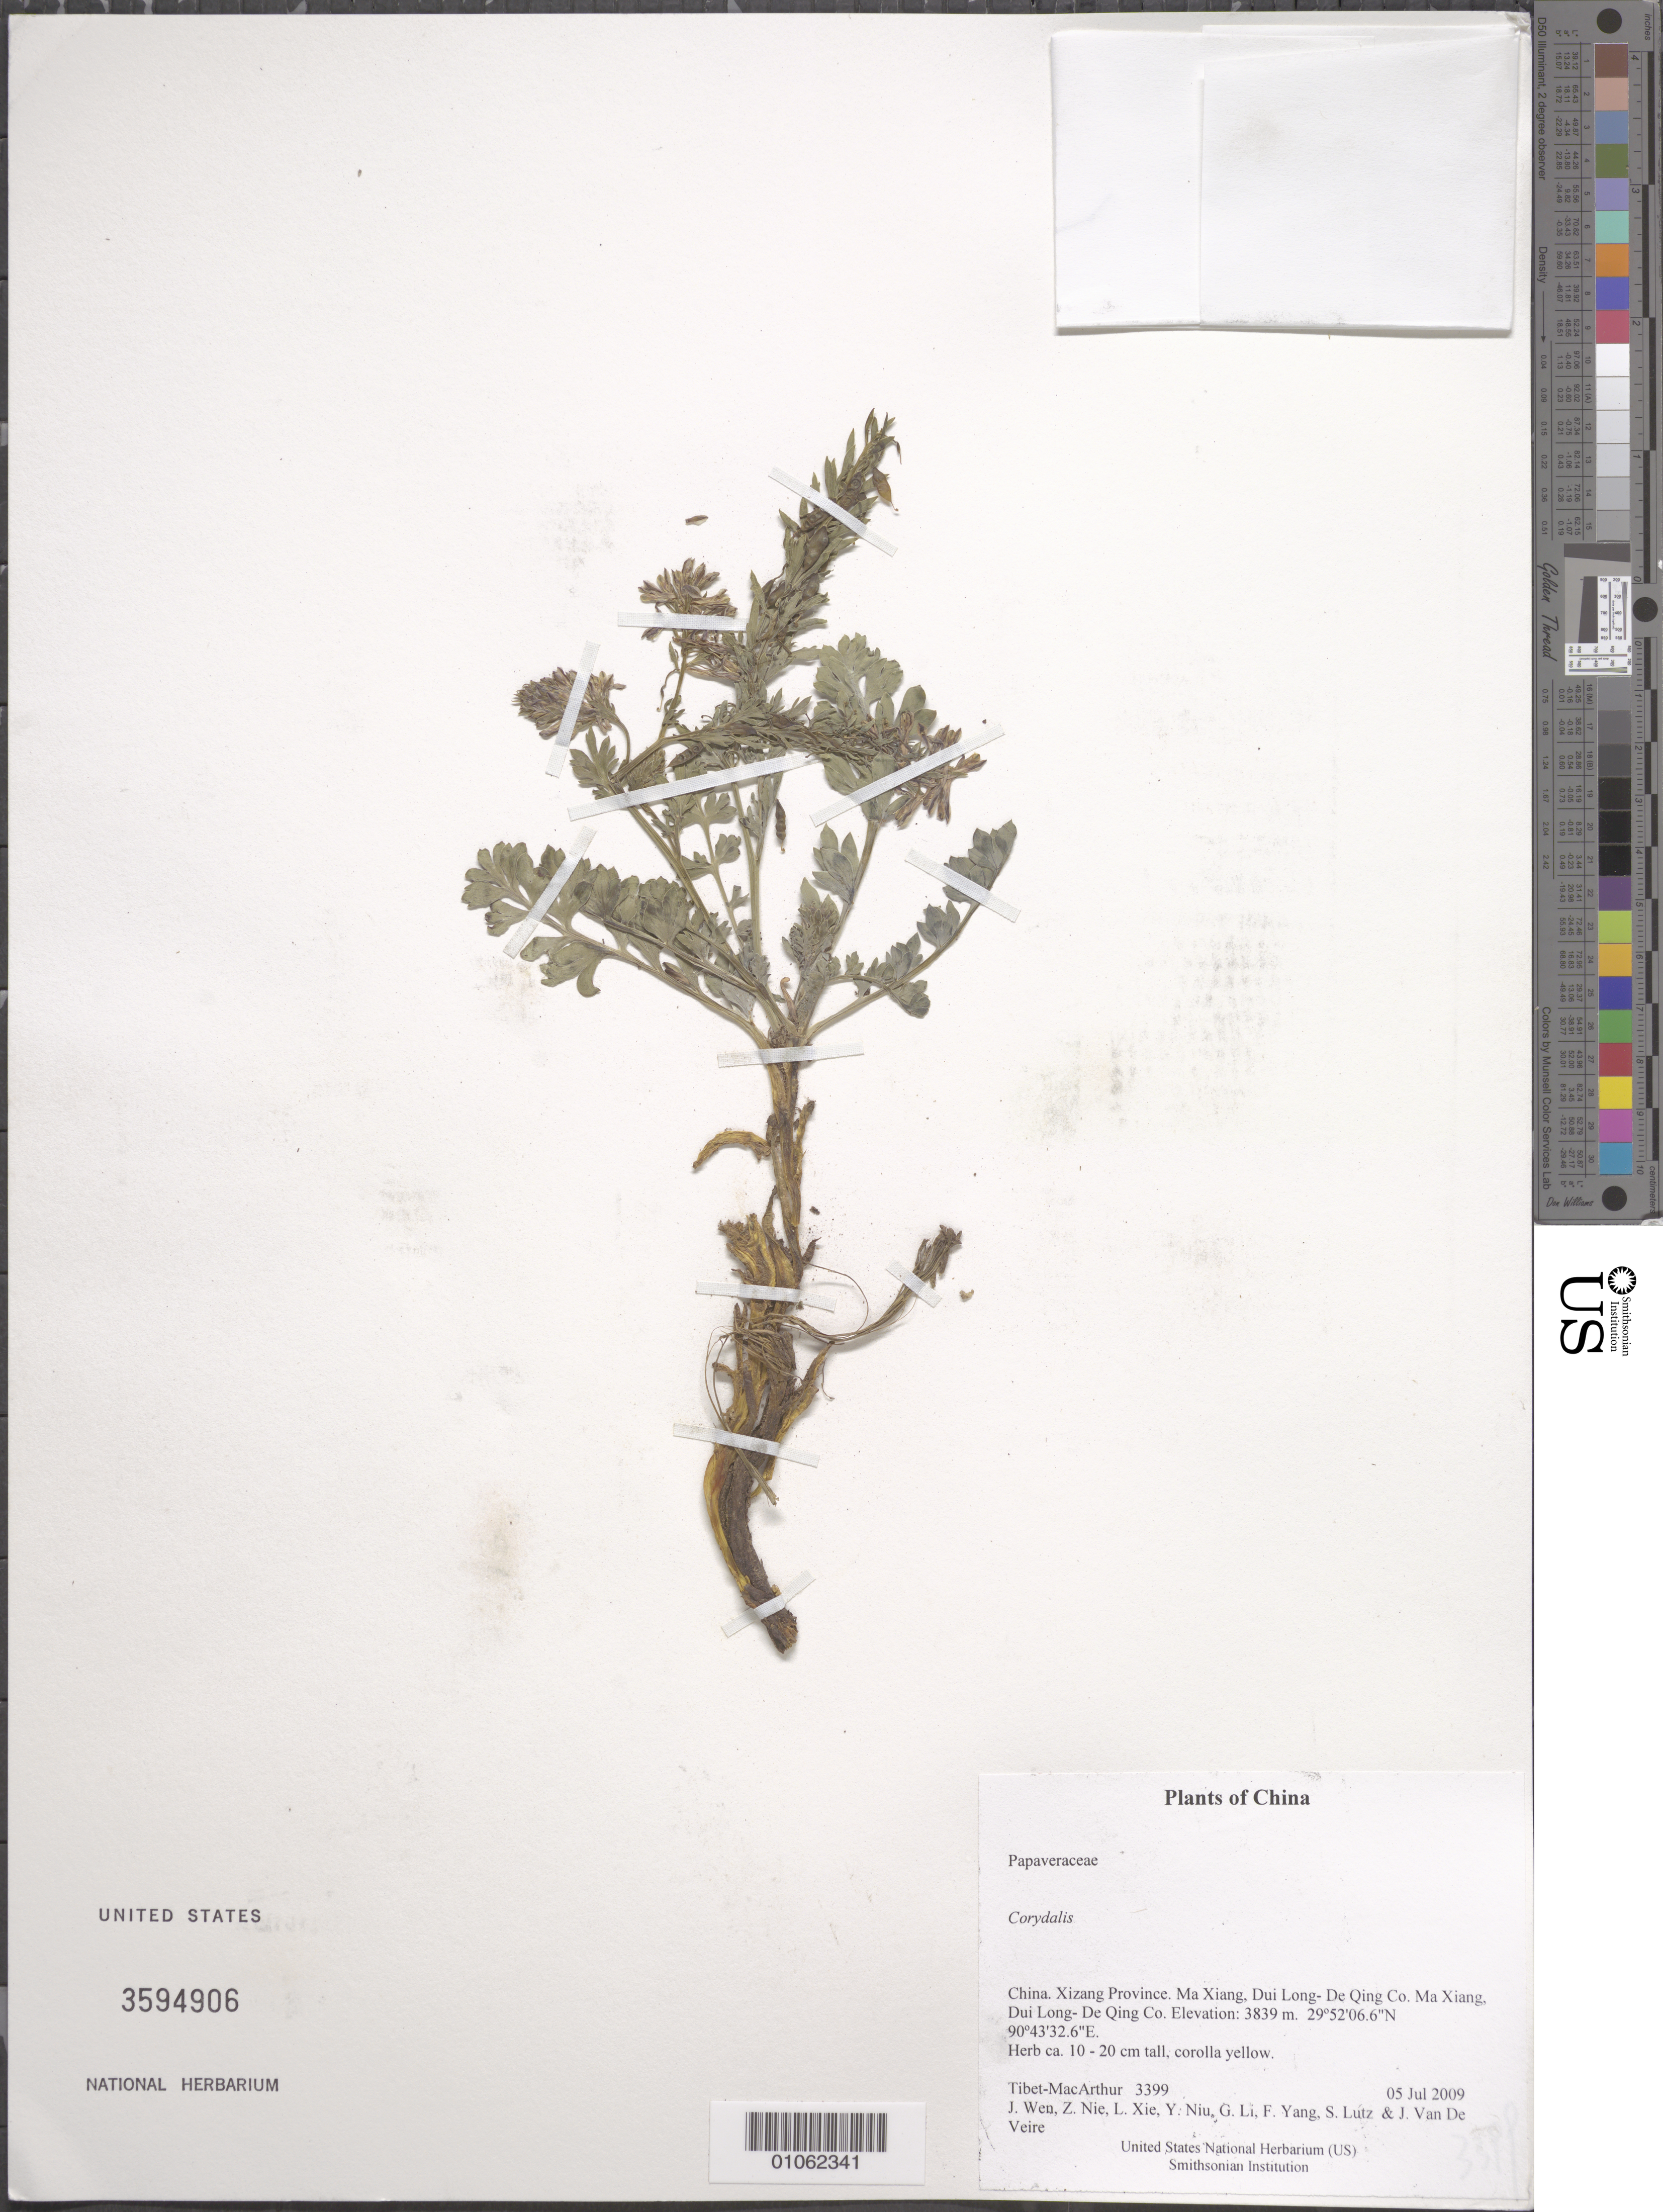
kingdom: Plantae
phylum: Tracheophyta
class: Magnoliopsida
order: Ranunculales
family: Papaveraceae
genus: Corydalis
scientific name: Corydalis sp.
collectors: Tibet-MacArthur, J. Wen, Z. Nie, L. Xie, Y. Niu, G. Li, F. Yang, S. Lutz & J. Van De Veire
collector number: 3399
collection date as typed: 05 Jul 2009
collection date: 2009-07-05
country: China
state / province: Xizang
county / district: Ma Xiang, Dui Long- De Qing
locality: Ma Xiang, Dui Long- De Qing Co.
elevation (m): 3839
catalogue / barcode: US 3594906